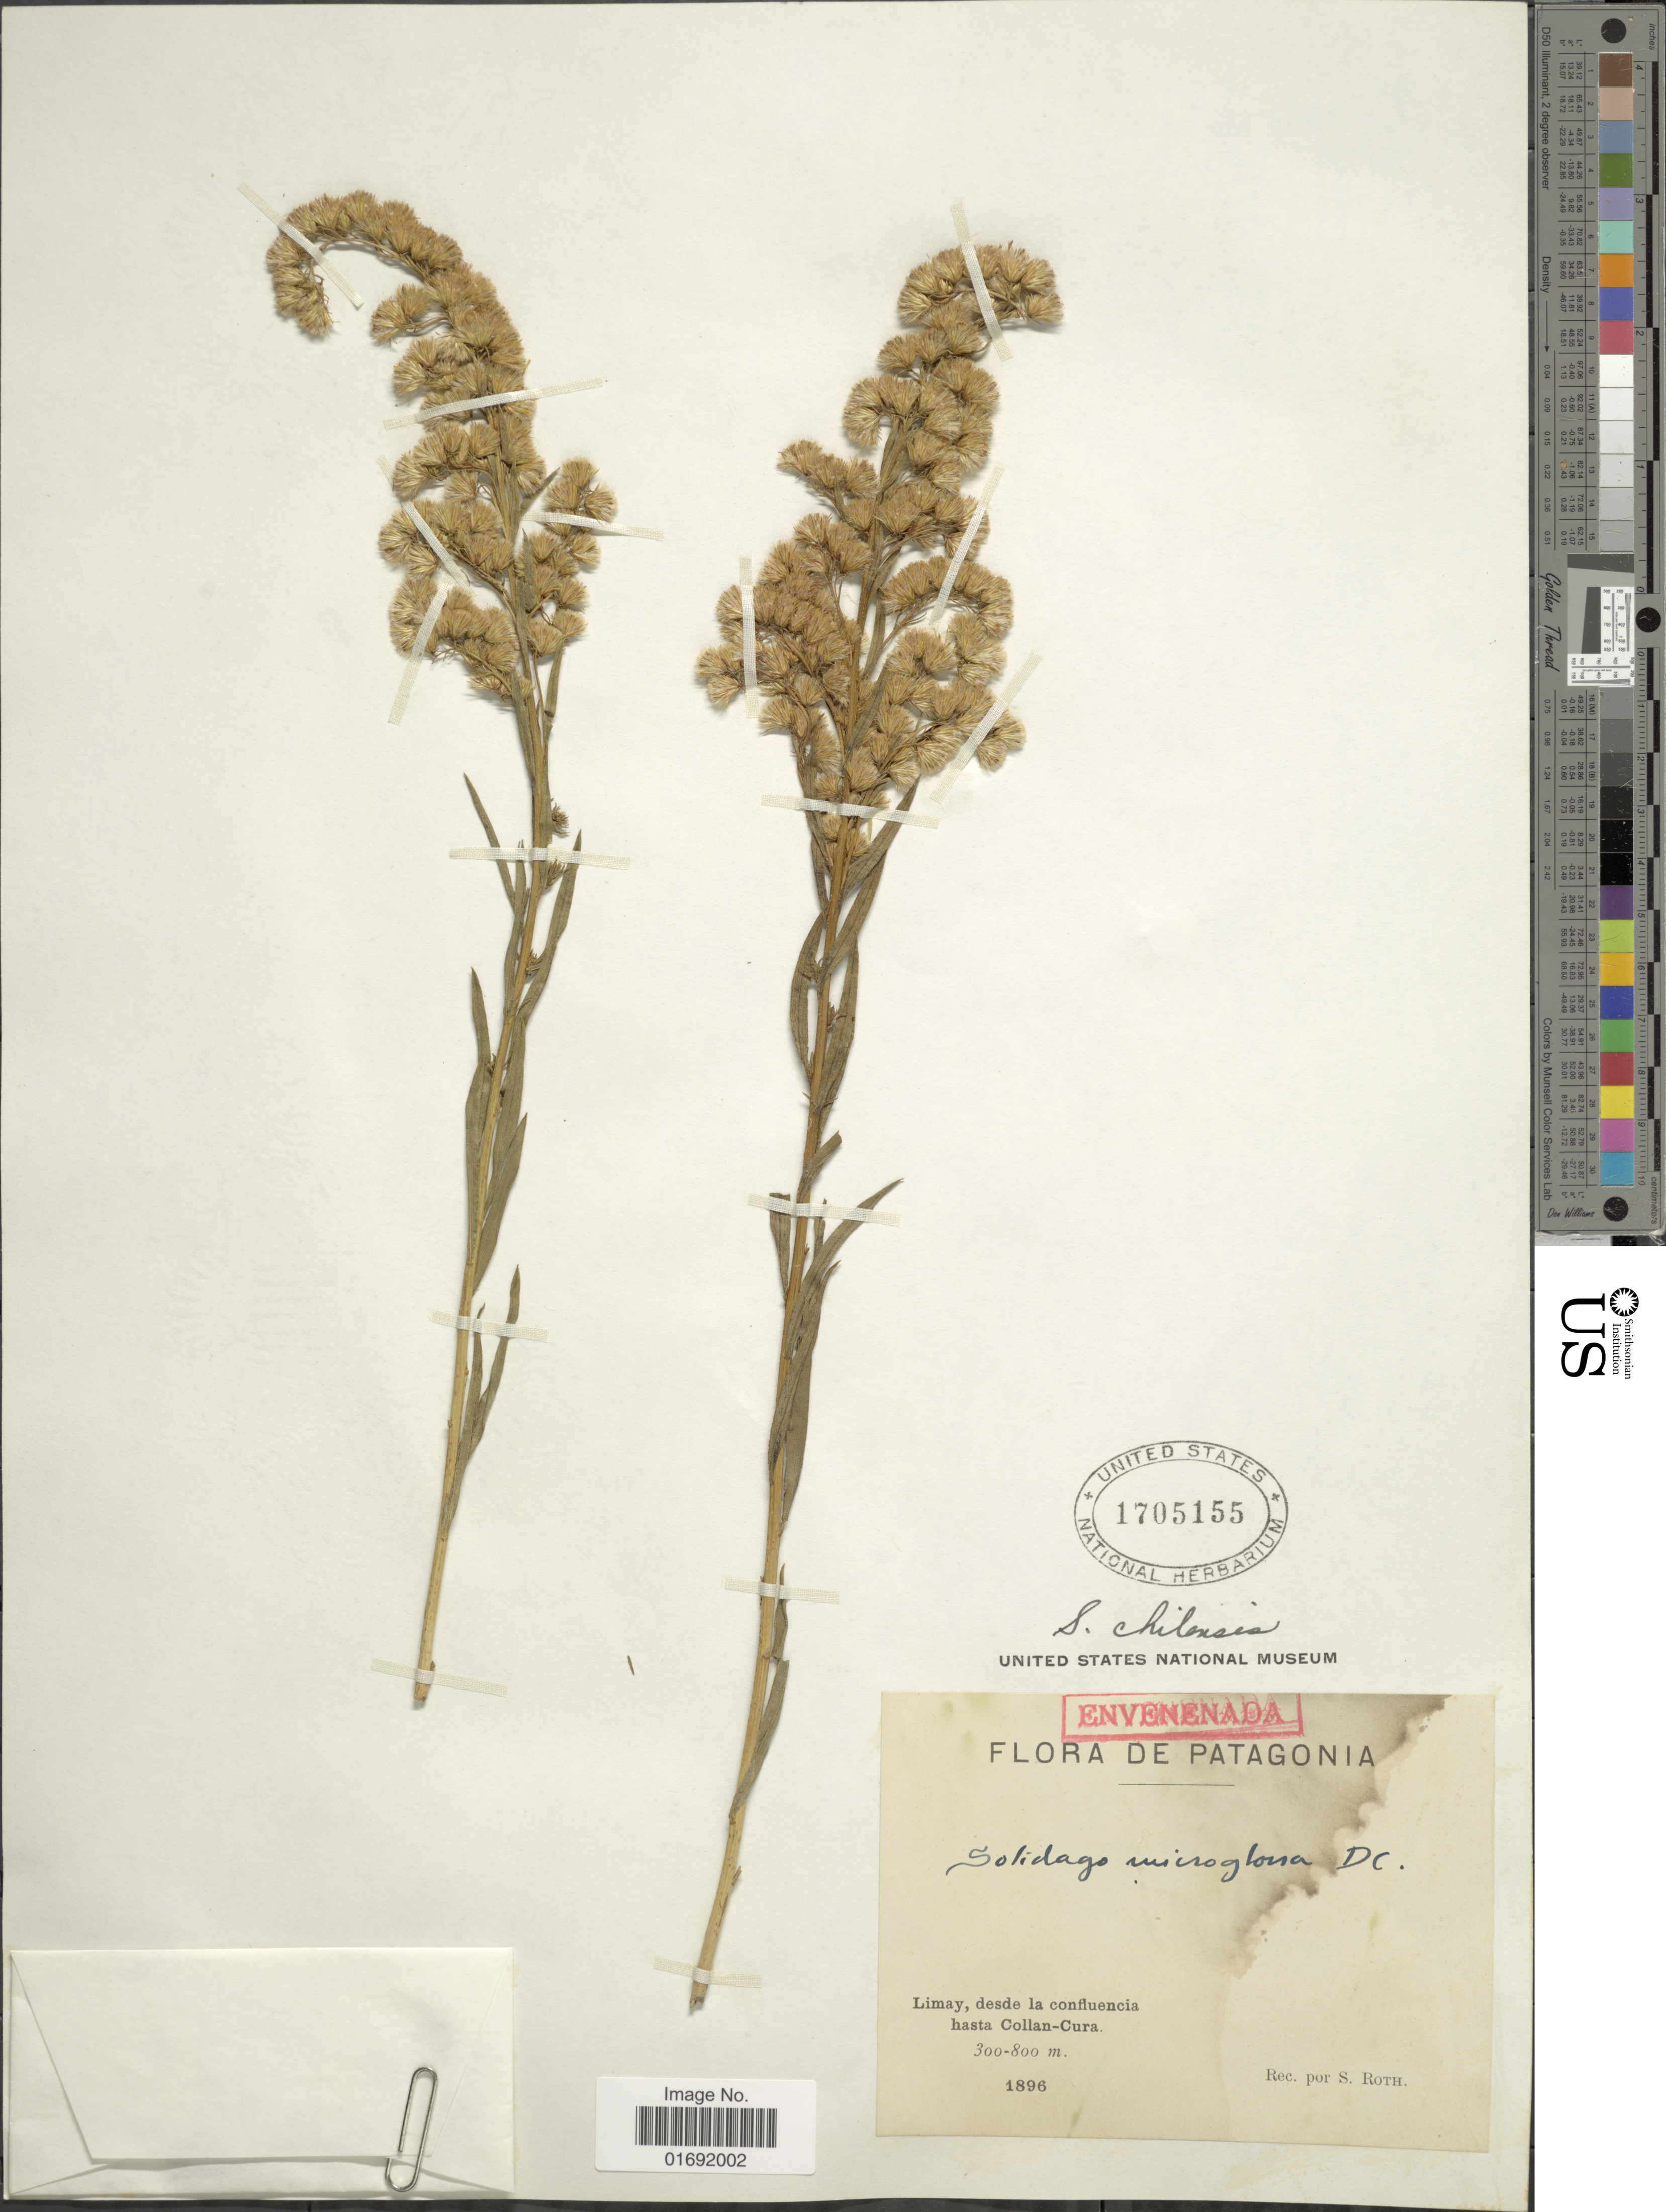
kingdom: Plantae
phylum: Tracheophyta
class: Magnoliopsida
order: Asterales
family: Asteraceae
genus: Solidago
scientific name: Solidago chilensis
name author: Meyen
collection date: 1896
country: Argentina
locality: Patagonia, Limay, desde la confluencia hasta Collan-Cura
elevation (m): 300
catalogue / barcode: US 1705155